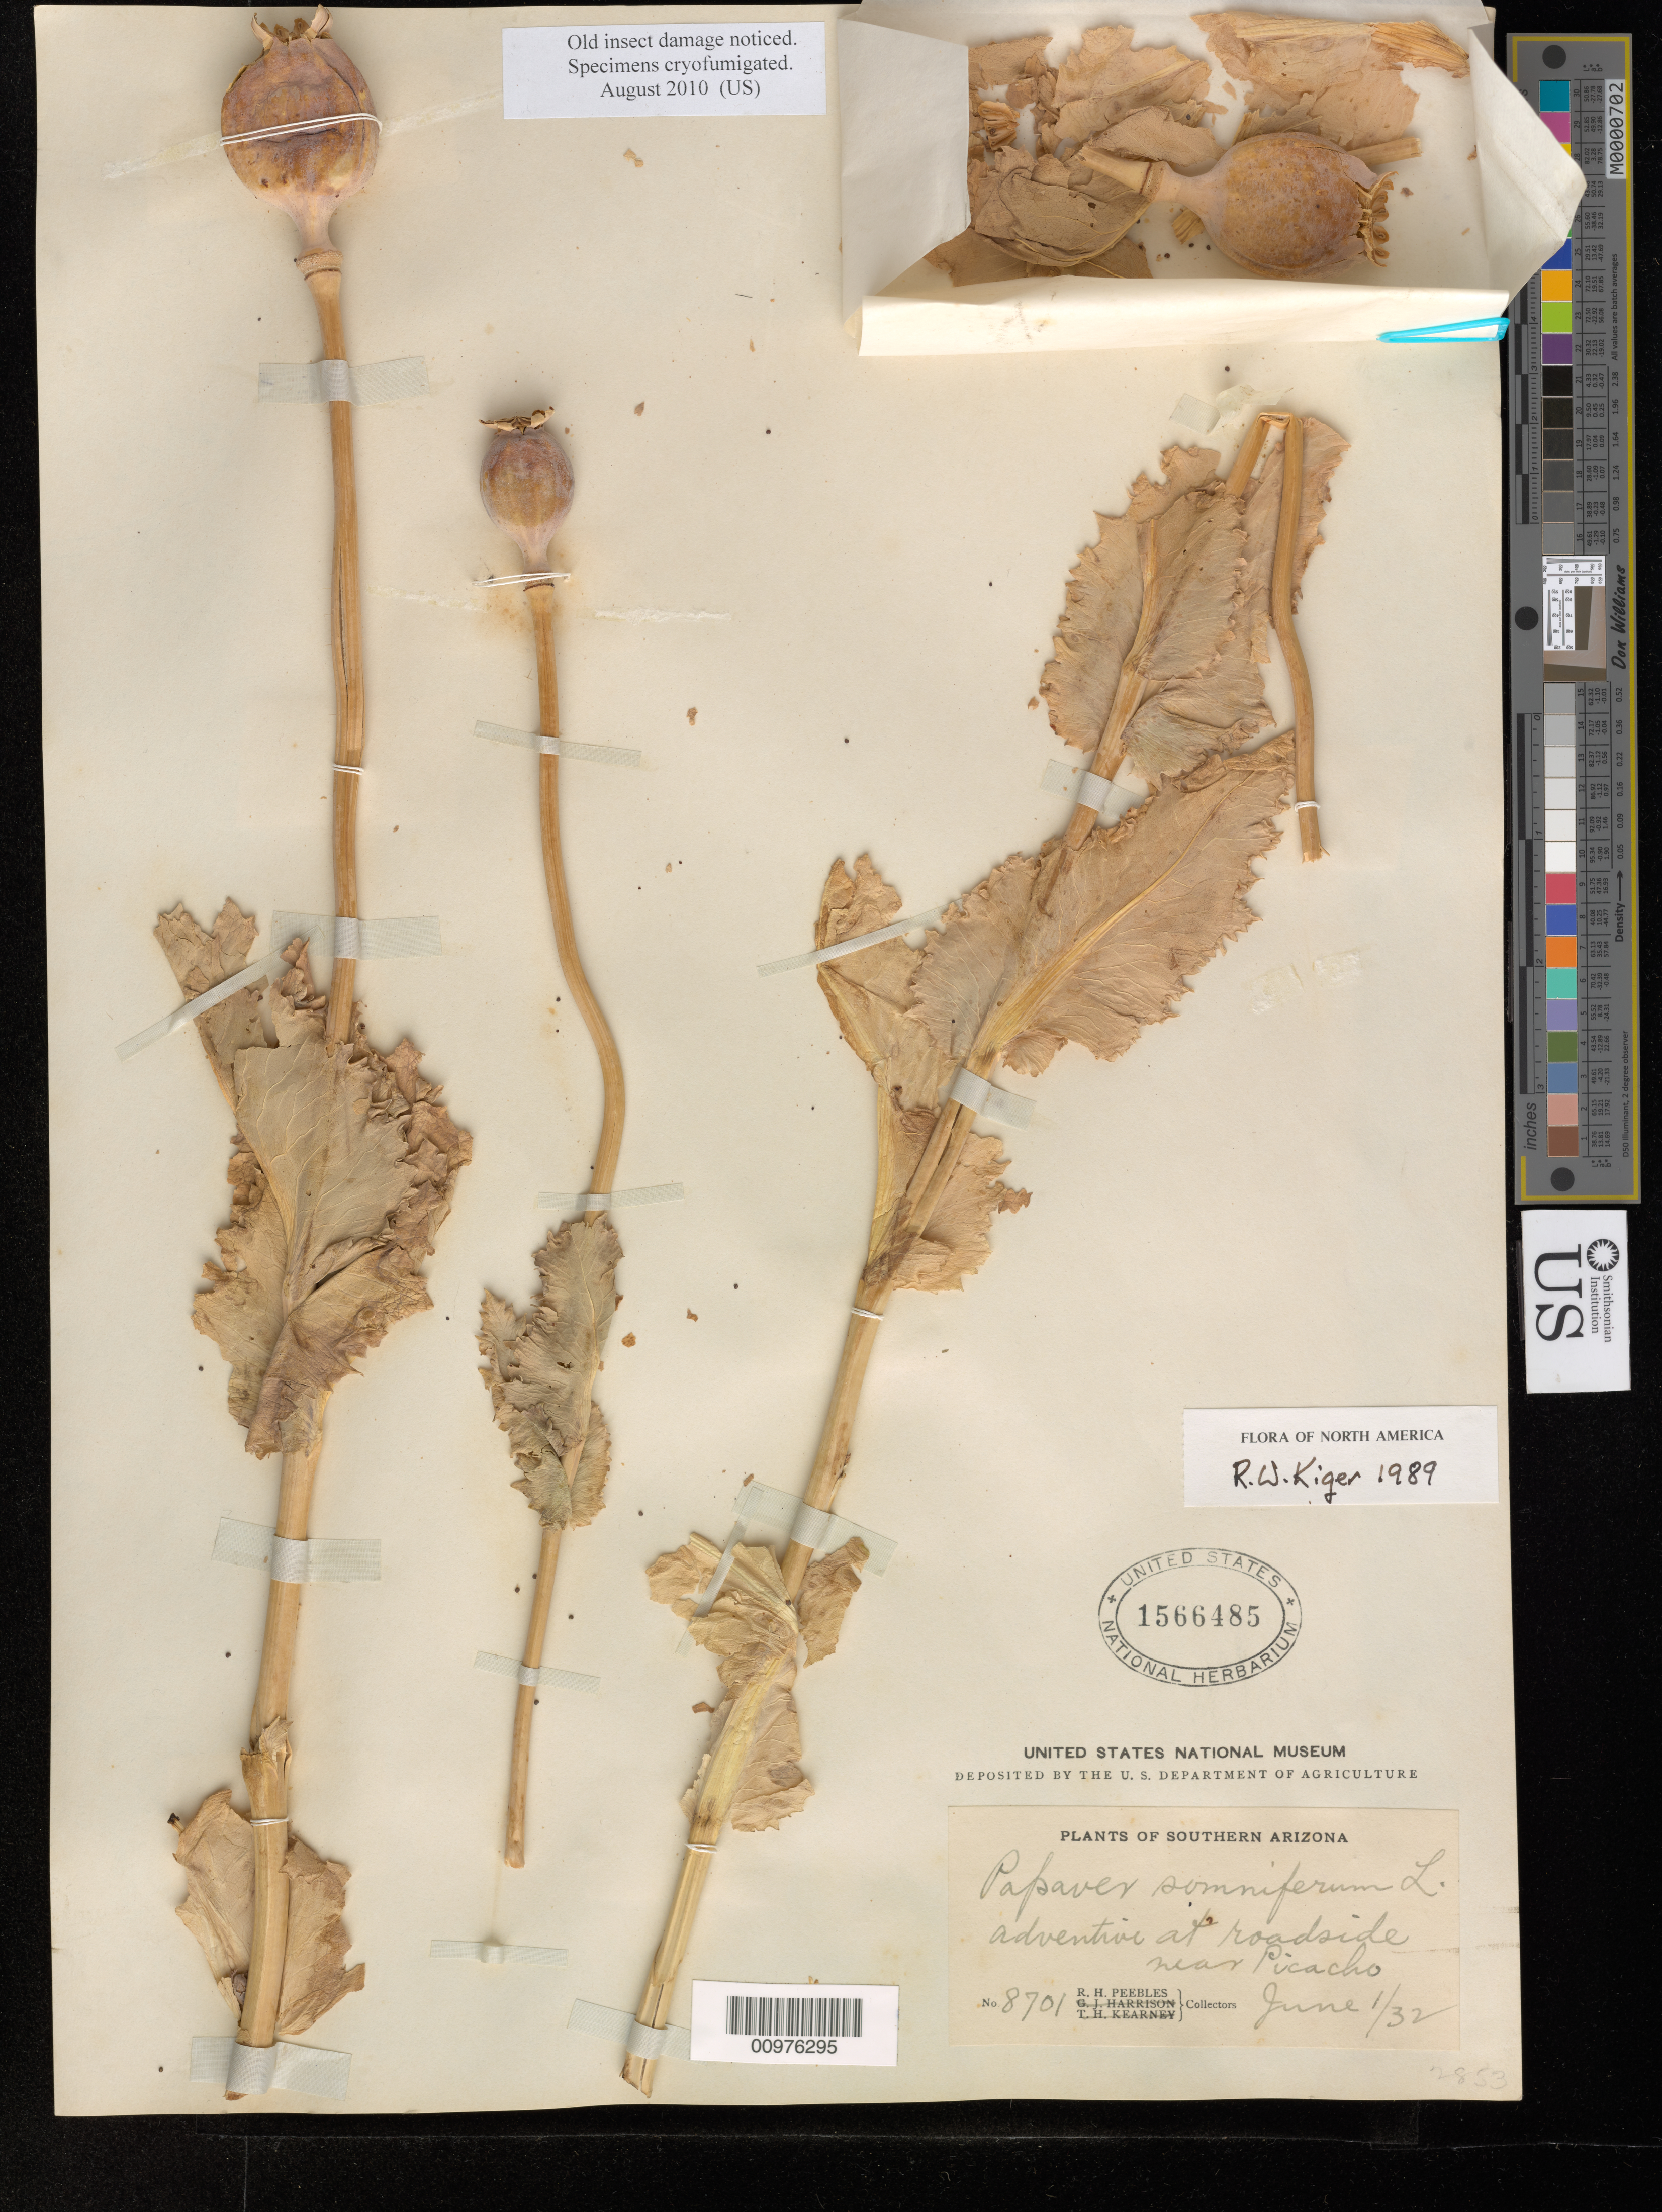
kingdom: Plantae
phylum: Tracheophyta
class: Magnoliopsida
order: Ranunculales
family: Papaveraceae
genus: Papaver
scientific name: Papaver somniferum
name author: L.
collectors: R. H. Peebles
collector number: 8701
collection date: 1932-06-01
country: United States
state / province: Arizona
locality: Adventive at roadside near Picacho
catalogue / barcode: US 1566485